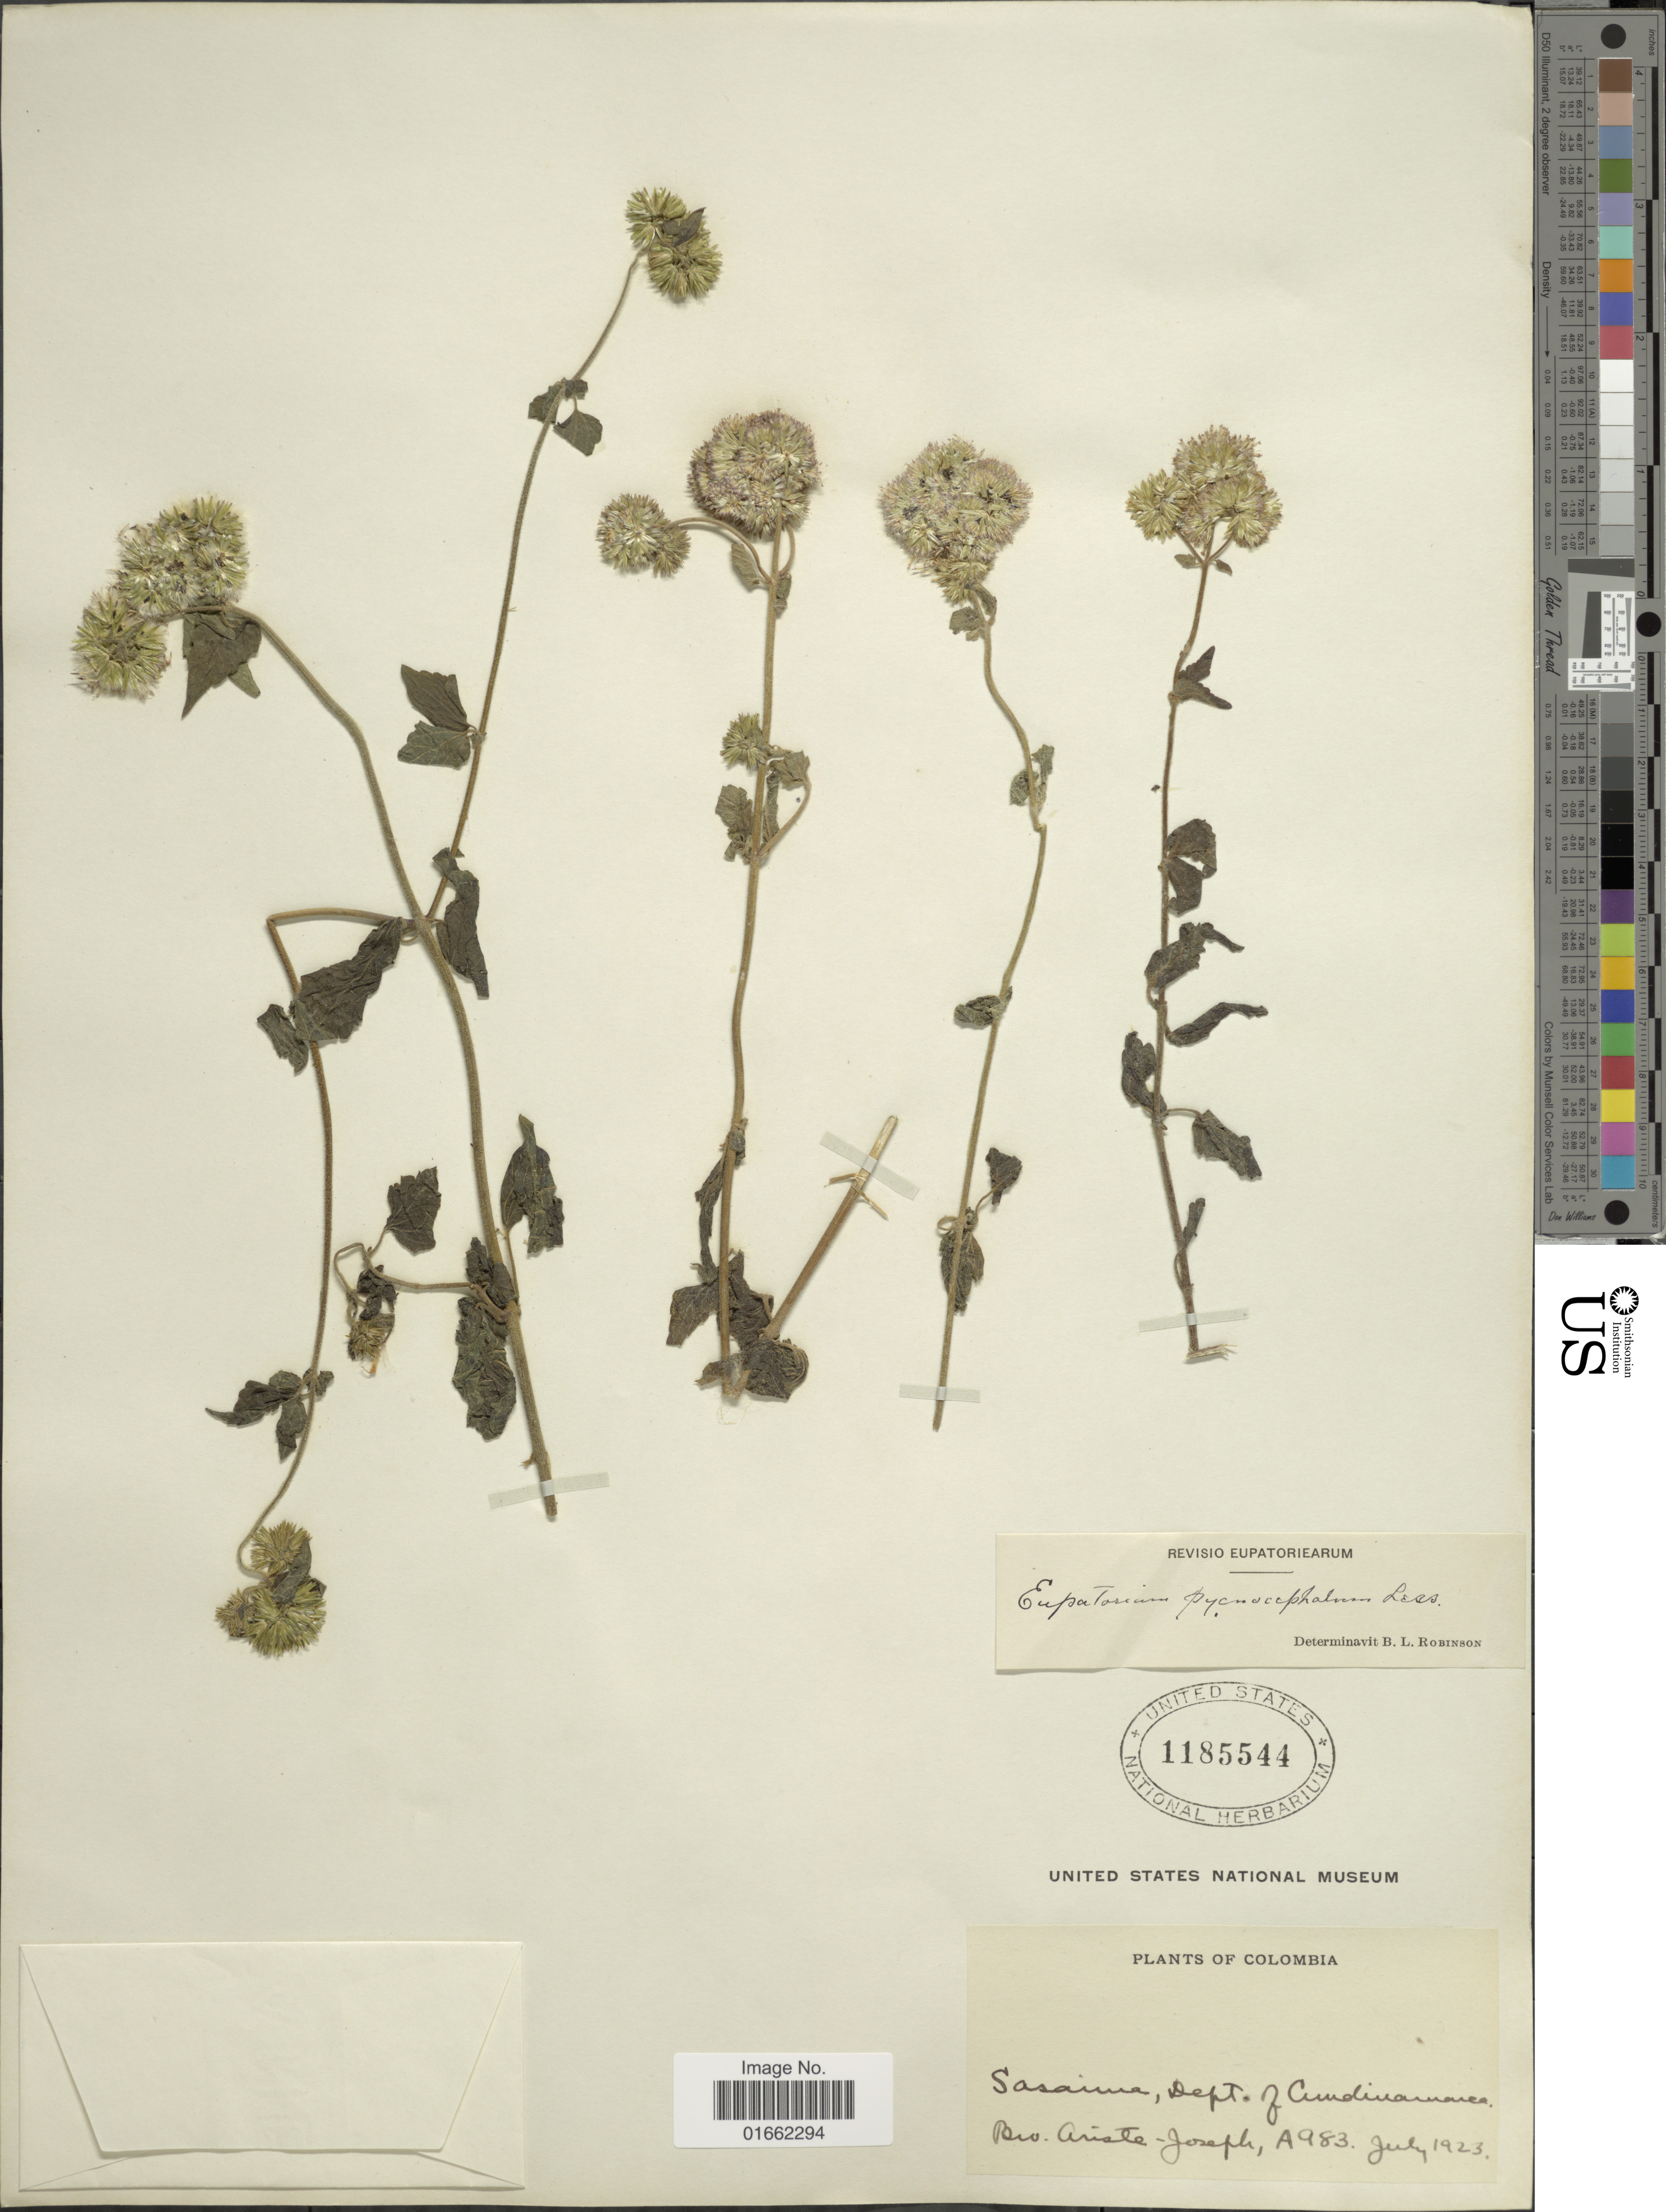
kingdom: Plantae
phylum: Tracheophyta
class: Magnoliopsida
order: Asterales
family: Asteraceae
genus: Fleischmannia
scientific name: Fleischmannia pratensis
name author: (Klatt) R.M. King & H. Rob.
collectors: Bro. Ariste-Joseph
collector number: A983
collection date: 1923-07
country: Colombia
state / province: Cundinamarca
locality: Sasaima, Dept. of Cundinamarca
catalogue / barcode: US 1185544